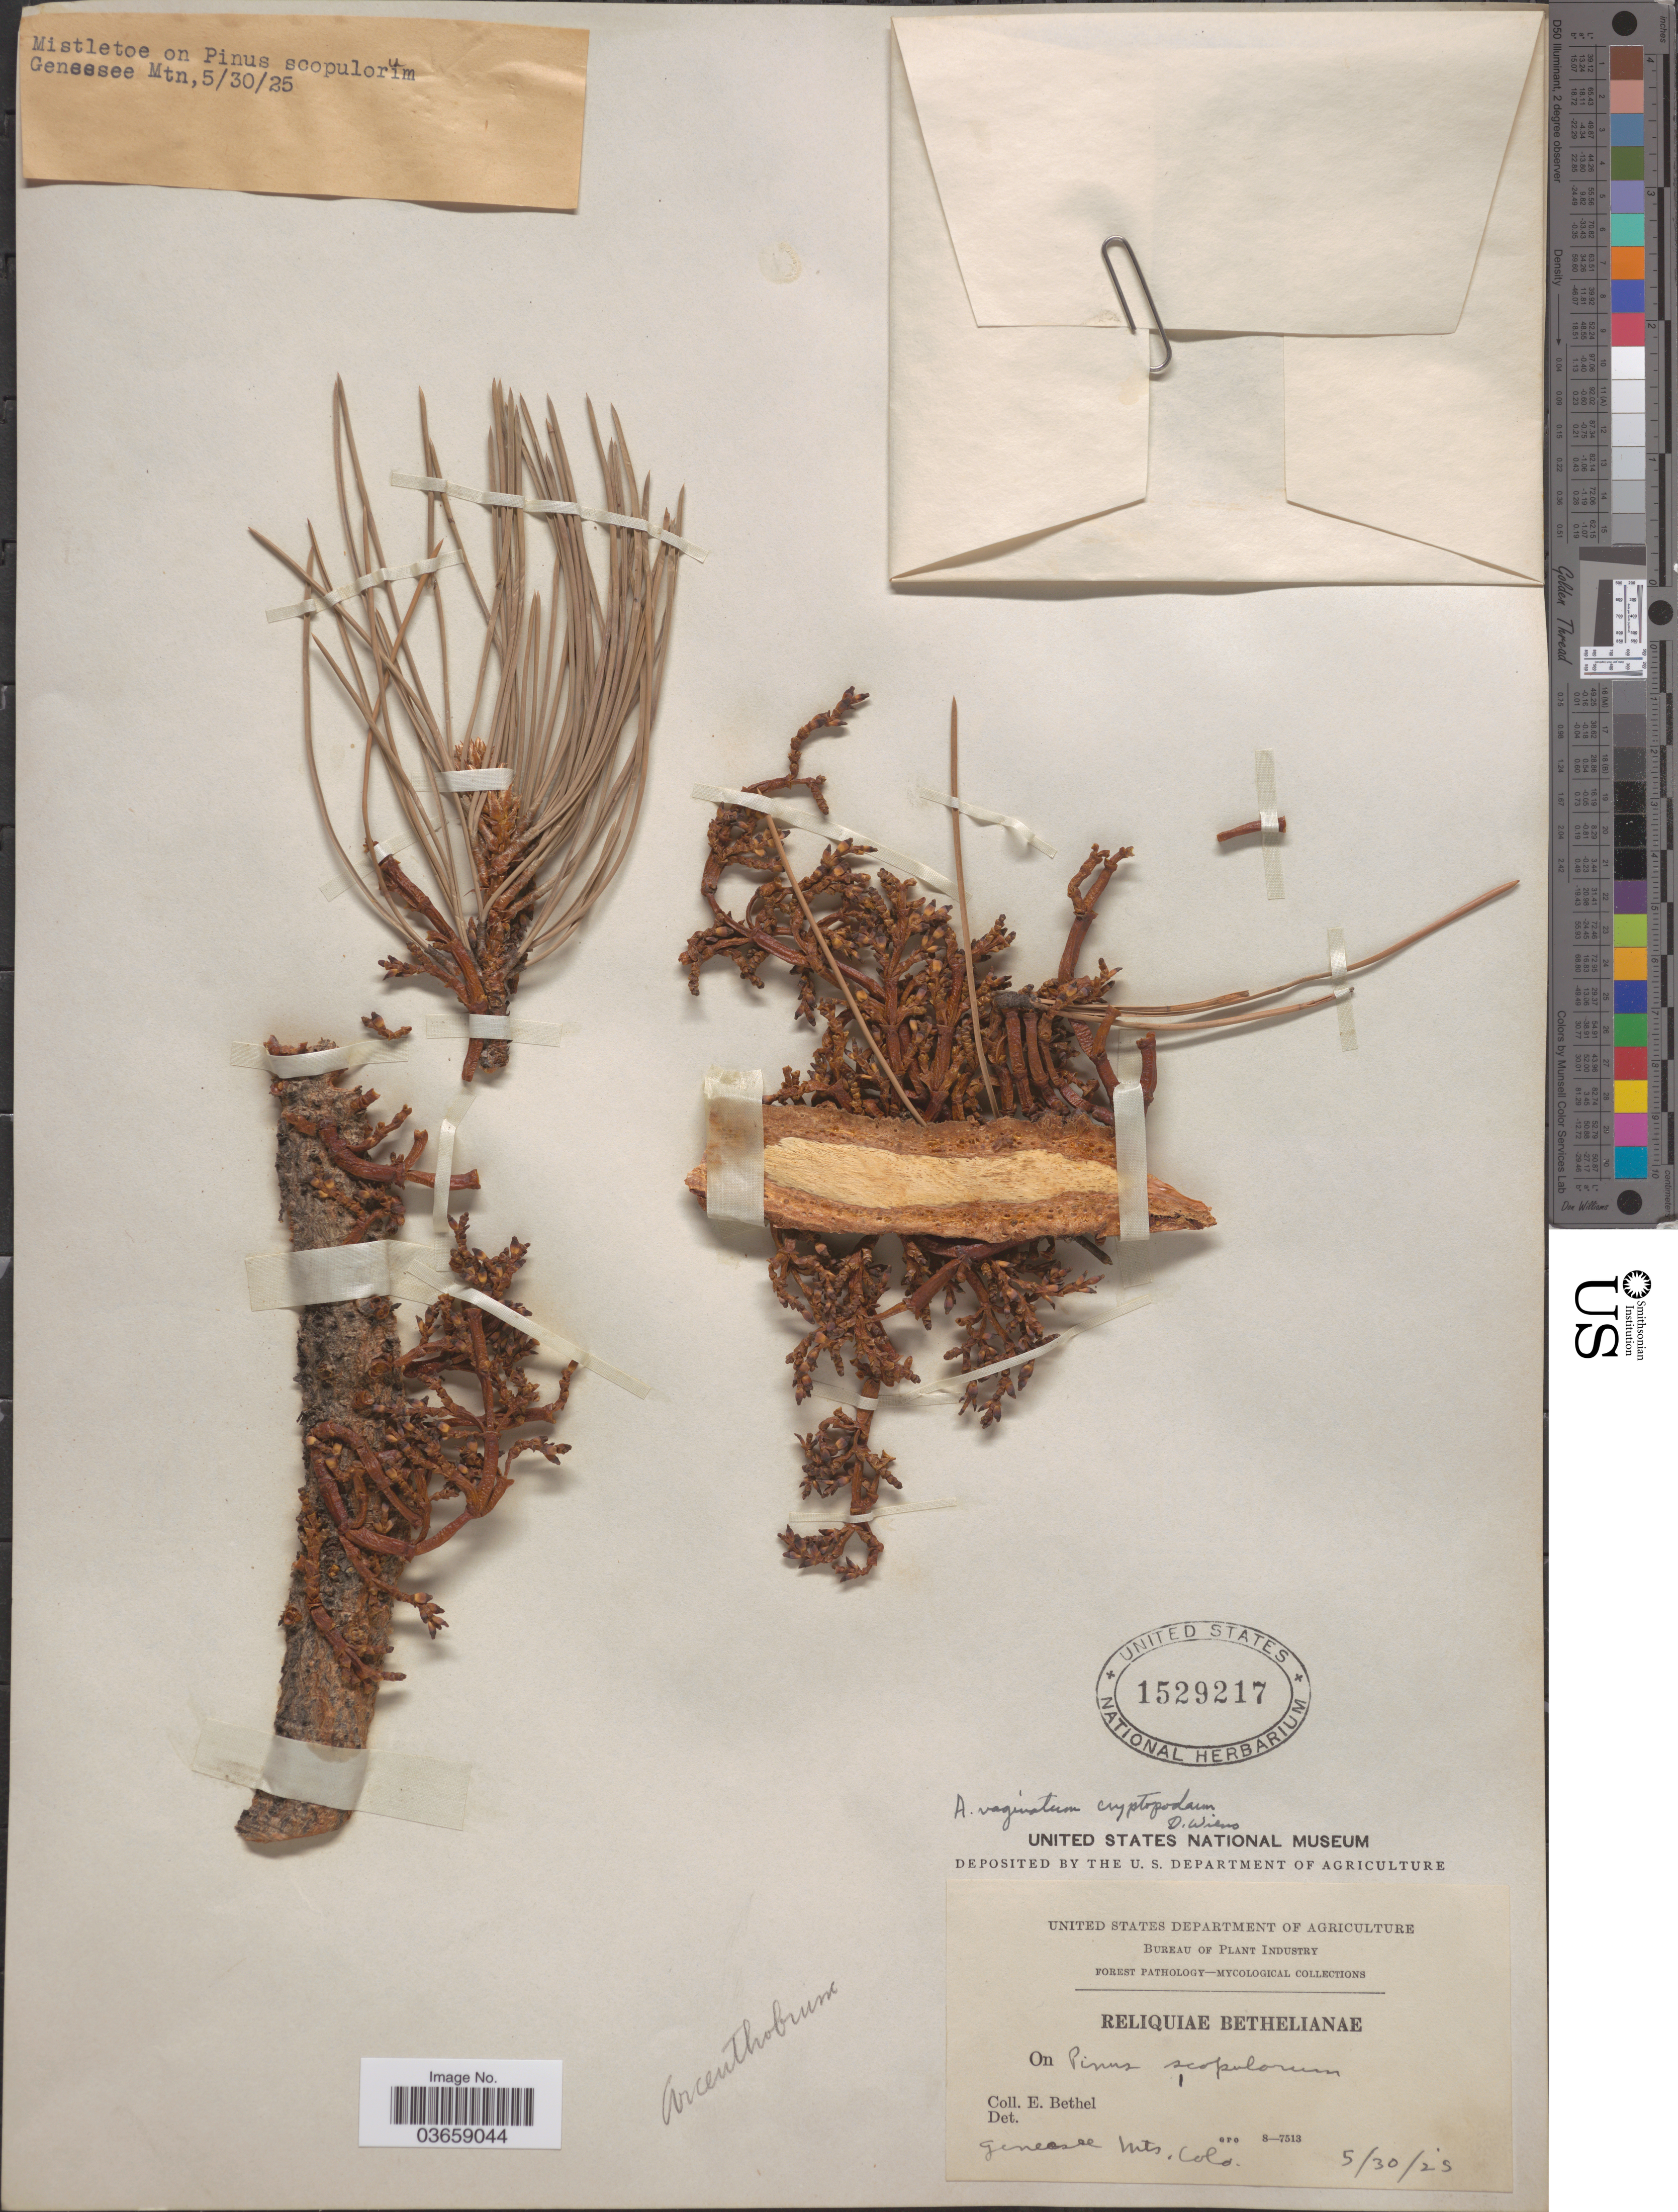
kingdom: Plantae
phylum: Tracheophyta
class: Magnoliopsida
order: Santalales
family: Viscaceae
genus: Arceuthobium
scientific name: Arceuthobium vaginatum f. cryptopodum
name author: (Engelm.) L.S. Gill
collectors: E. Bethel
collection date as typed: Transcribed d/m/y: 30/5/25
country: United States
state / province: Colorado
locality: Genessee Mtn.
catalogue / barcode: US 1529217